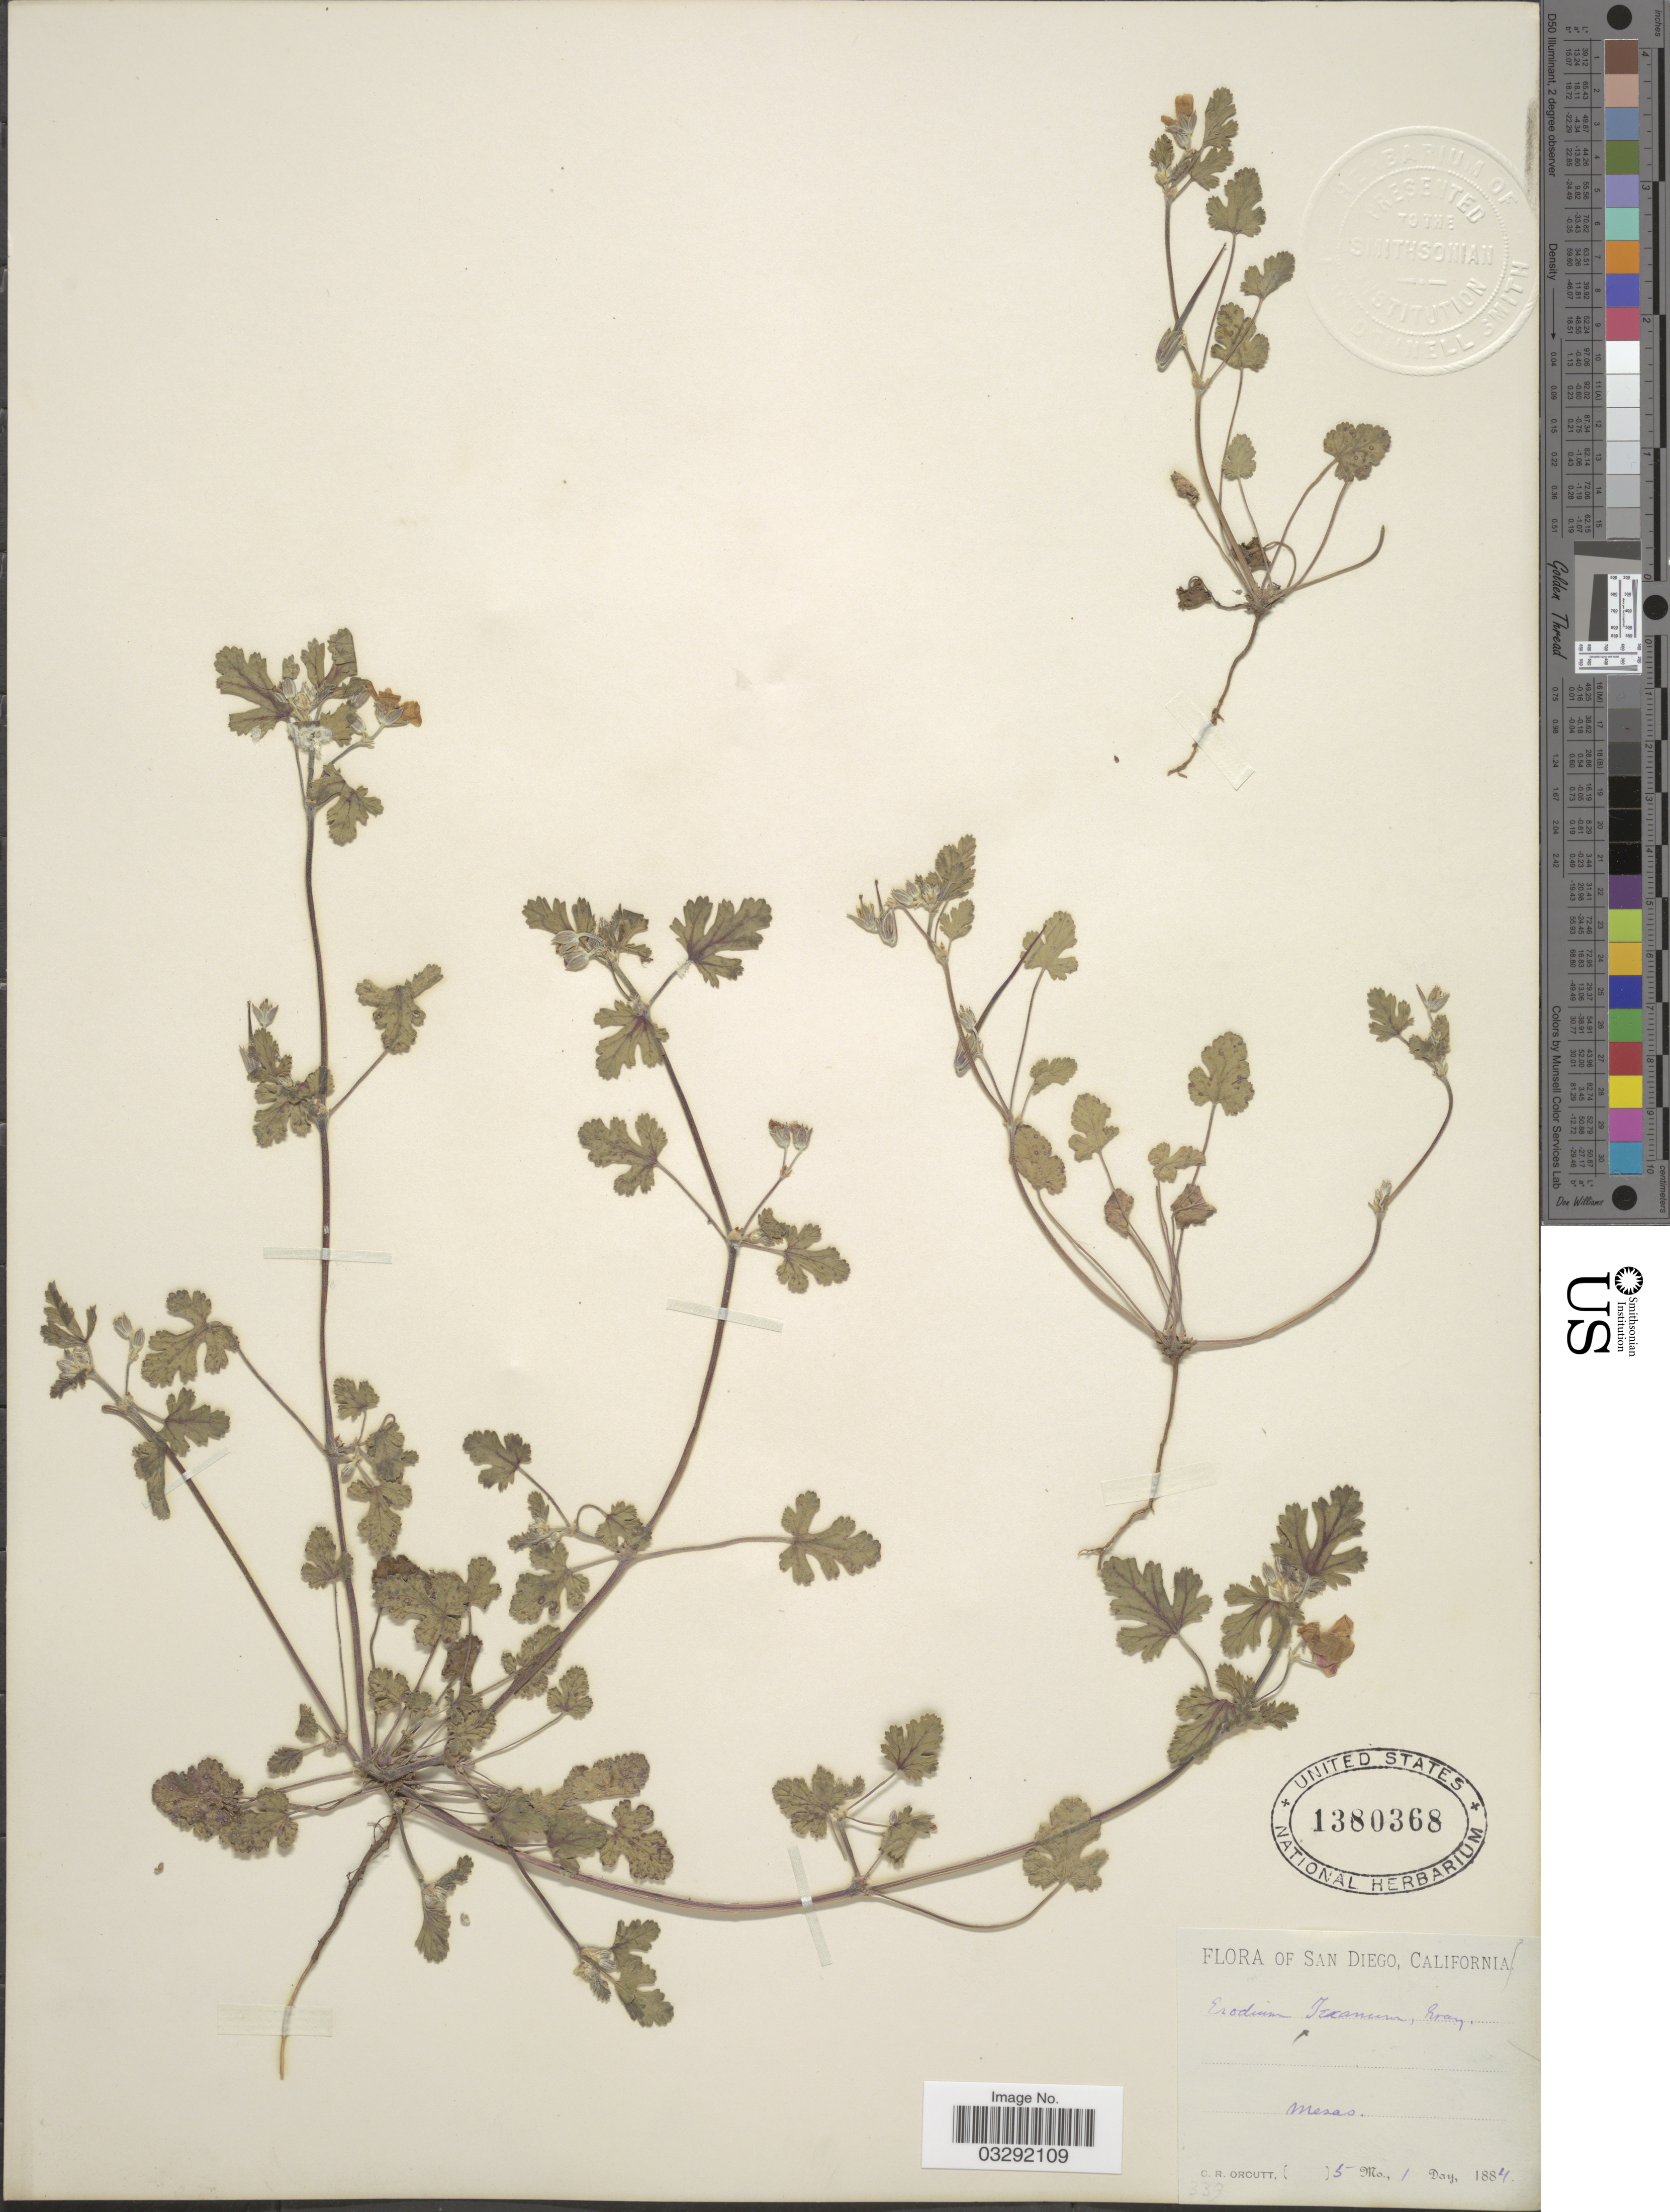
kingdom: Plantae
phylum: Tracheophyta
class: Magnoliopsida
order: Geraniales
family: Geraniaceae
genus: Erodium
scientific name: Erodium texanum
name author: A. Gray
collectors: C. R. Orcutt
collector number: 339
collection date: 1884-05-01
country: United States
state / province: California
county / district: San Diego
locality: San Diego. Mesas.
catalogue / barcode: US 1380368